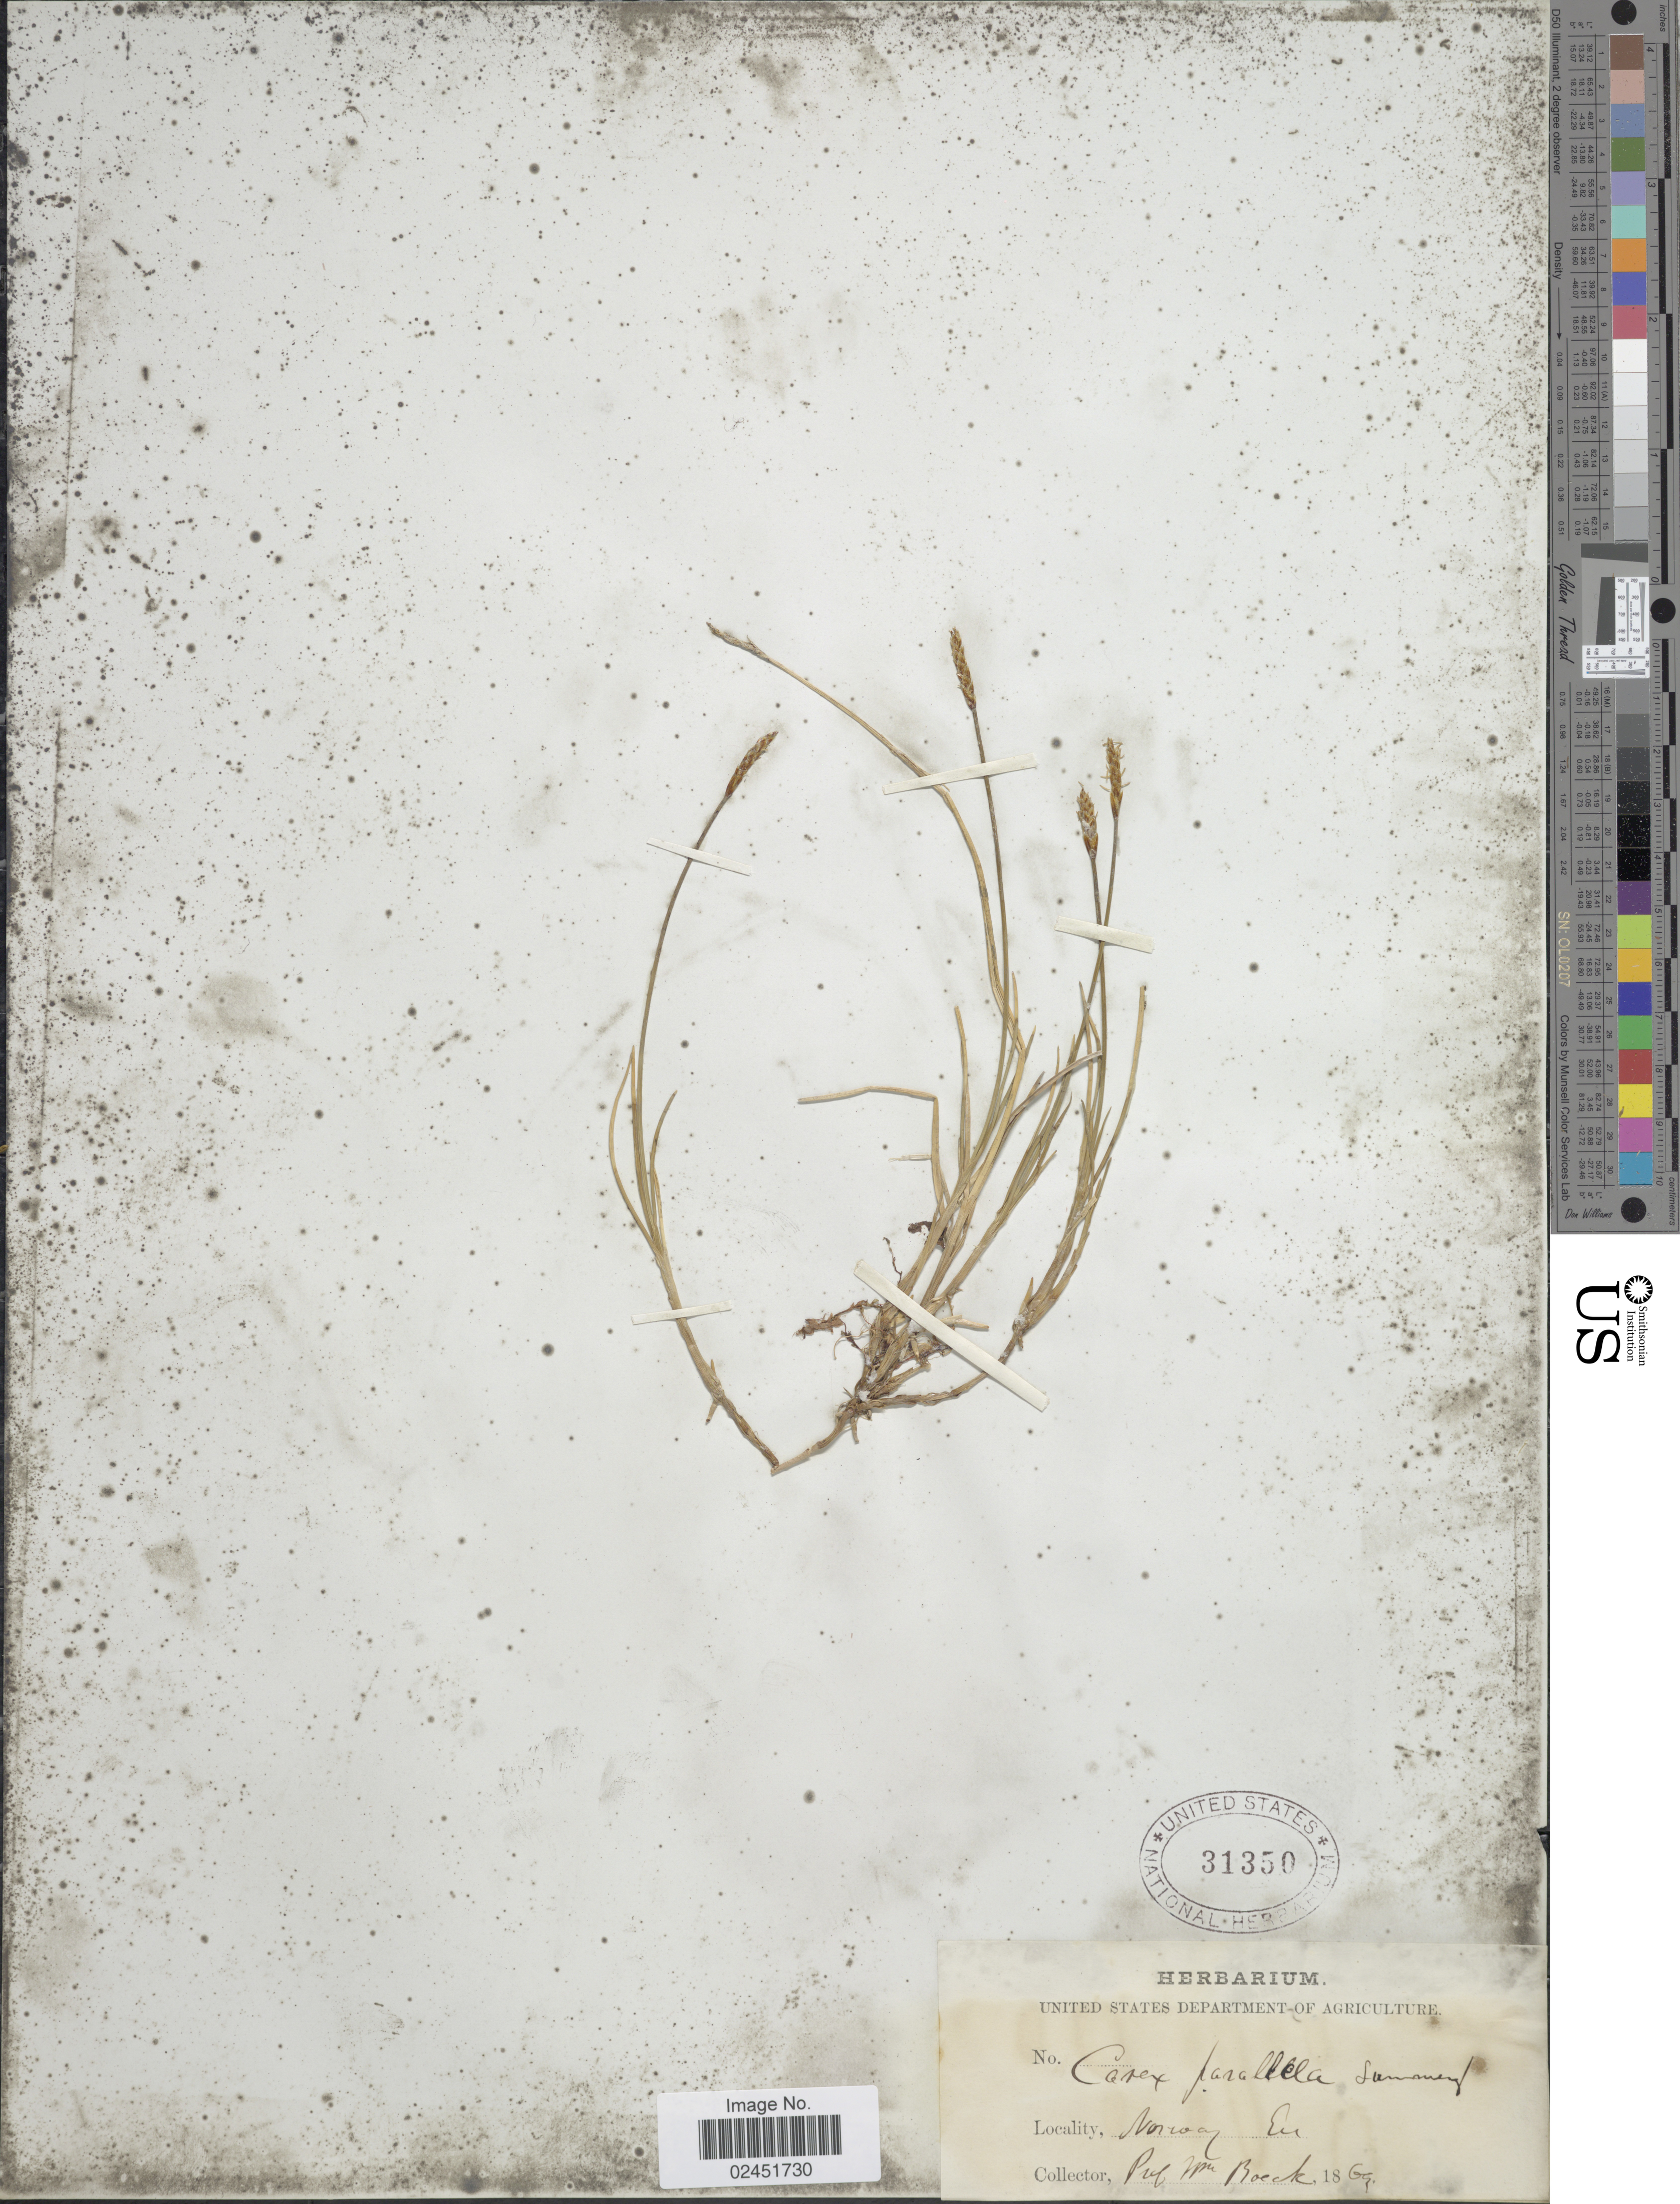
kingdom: Plantae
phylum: Tracheophyta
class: Liliopsida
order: Poales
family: Cyperaceae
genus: Carex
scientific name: Carex parallela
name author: (Laest.) Sommerf.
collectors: P. Boeck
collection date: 1869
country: Norway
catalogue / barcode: US 31350